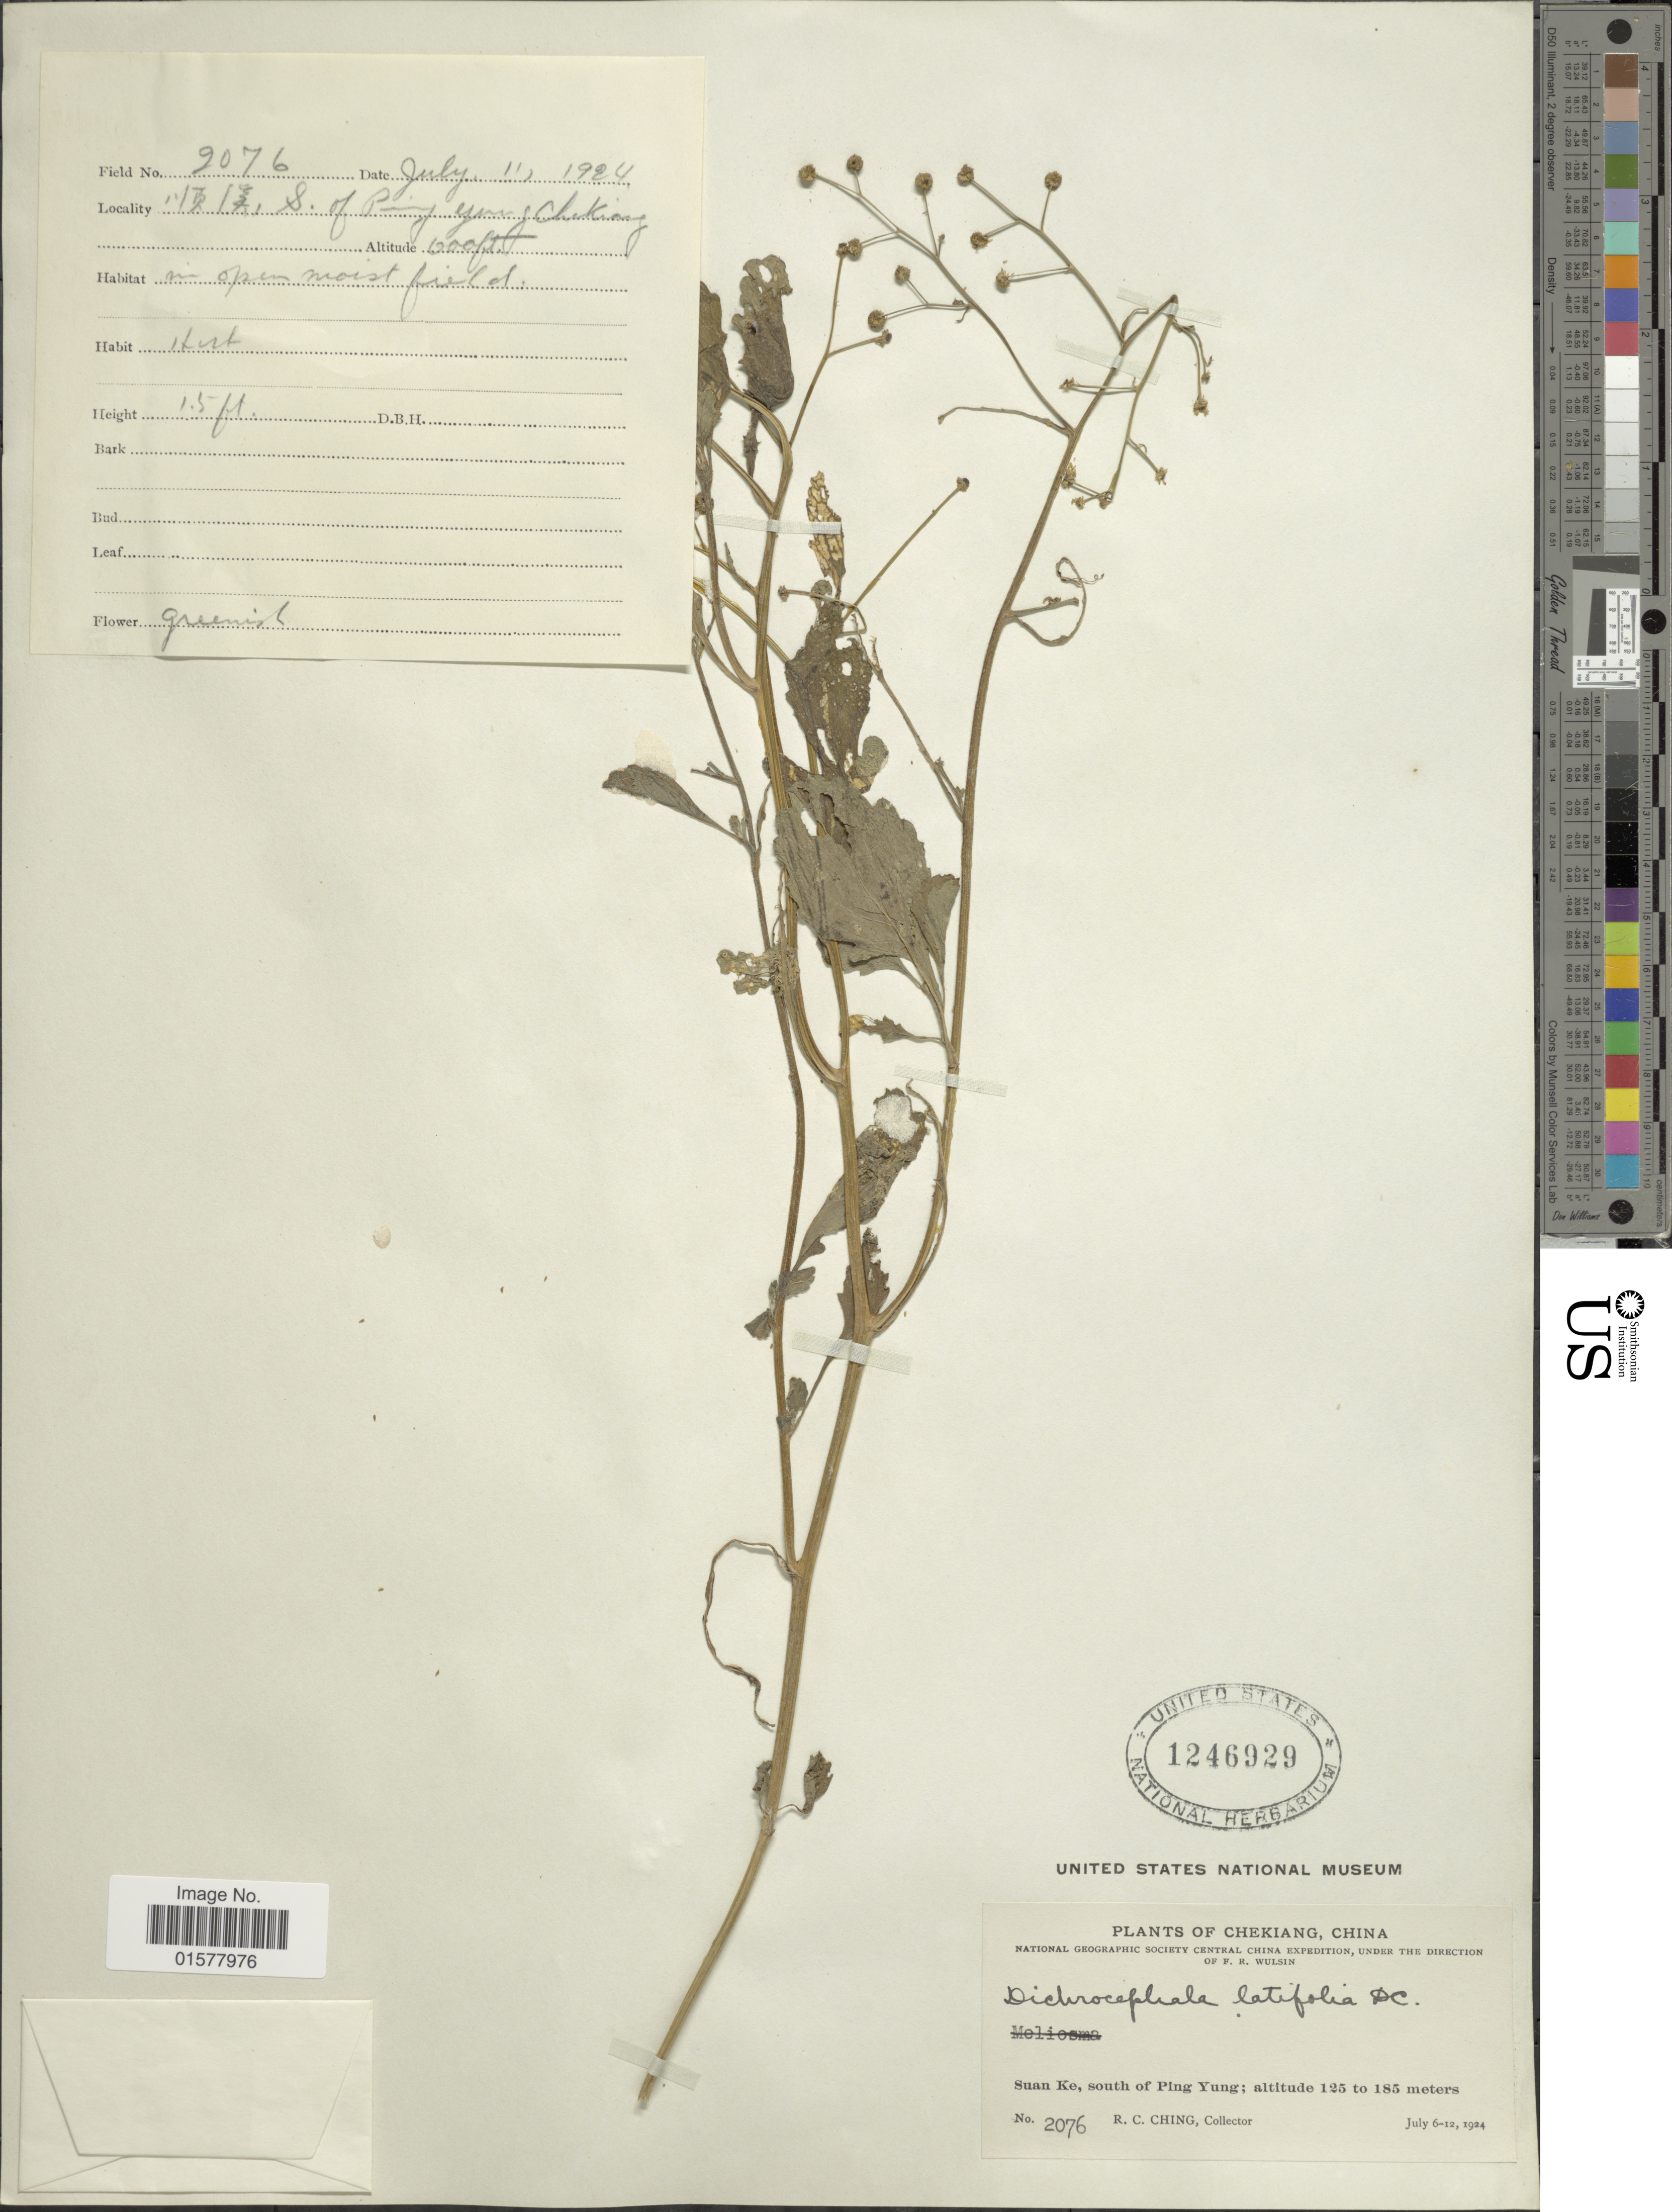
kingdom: Plantae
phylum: Tracheophyta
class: Magnoliopsida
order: Asterales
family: Asteraceae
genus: Dichrocephala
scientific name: Dichrocephala integrifolia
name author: (L. f.) Kuntze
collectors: R. C. Ching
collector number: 2076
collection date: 1924-07-06/1934-07-12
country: China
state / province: Zhejiang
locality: Chekiang, China, Suan Ke, south of Ping Yung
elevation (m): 125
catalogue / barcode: US 1246929